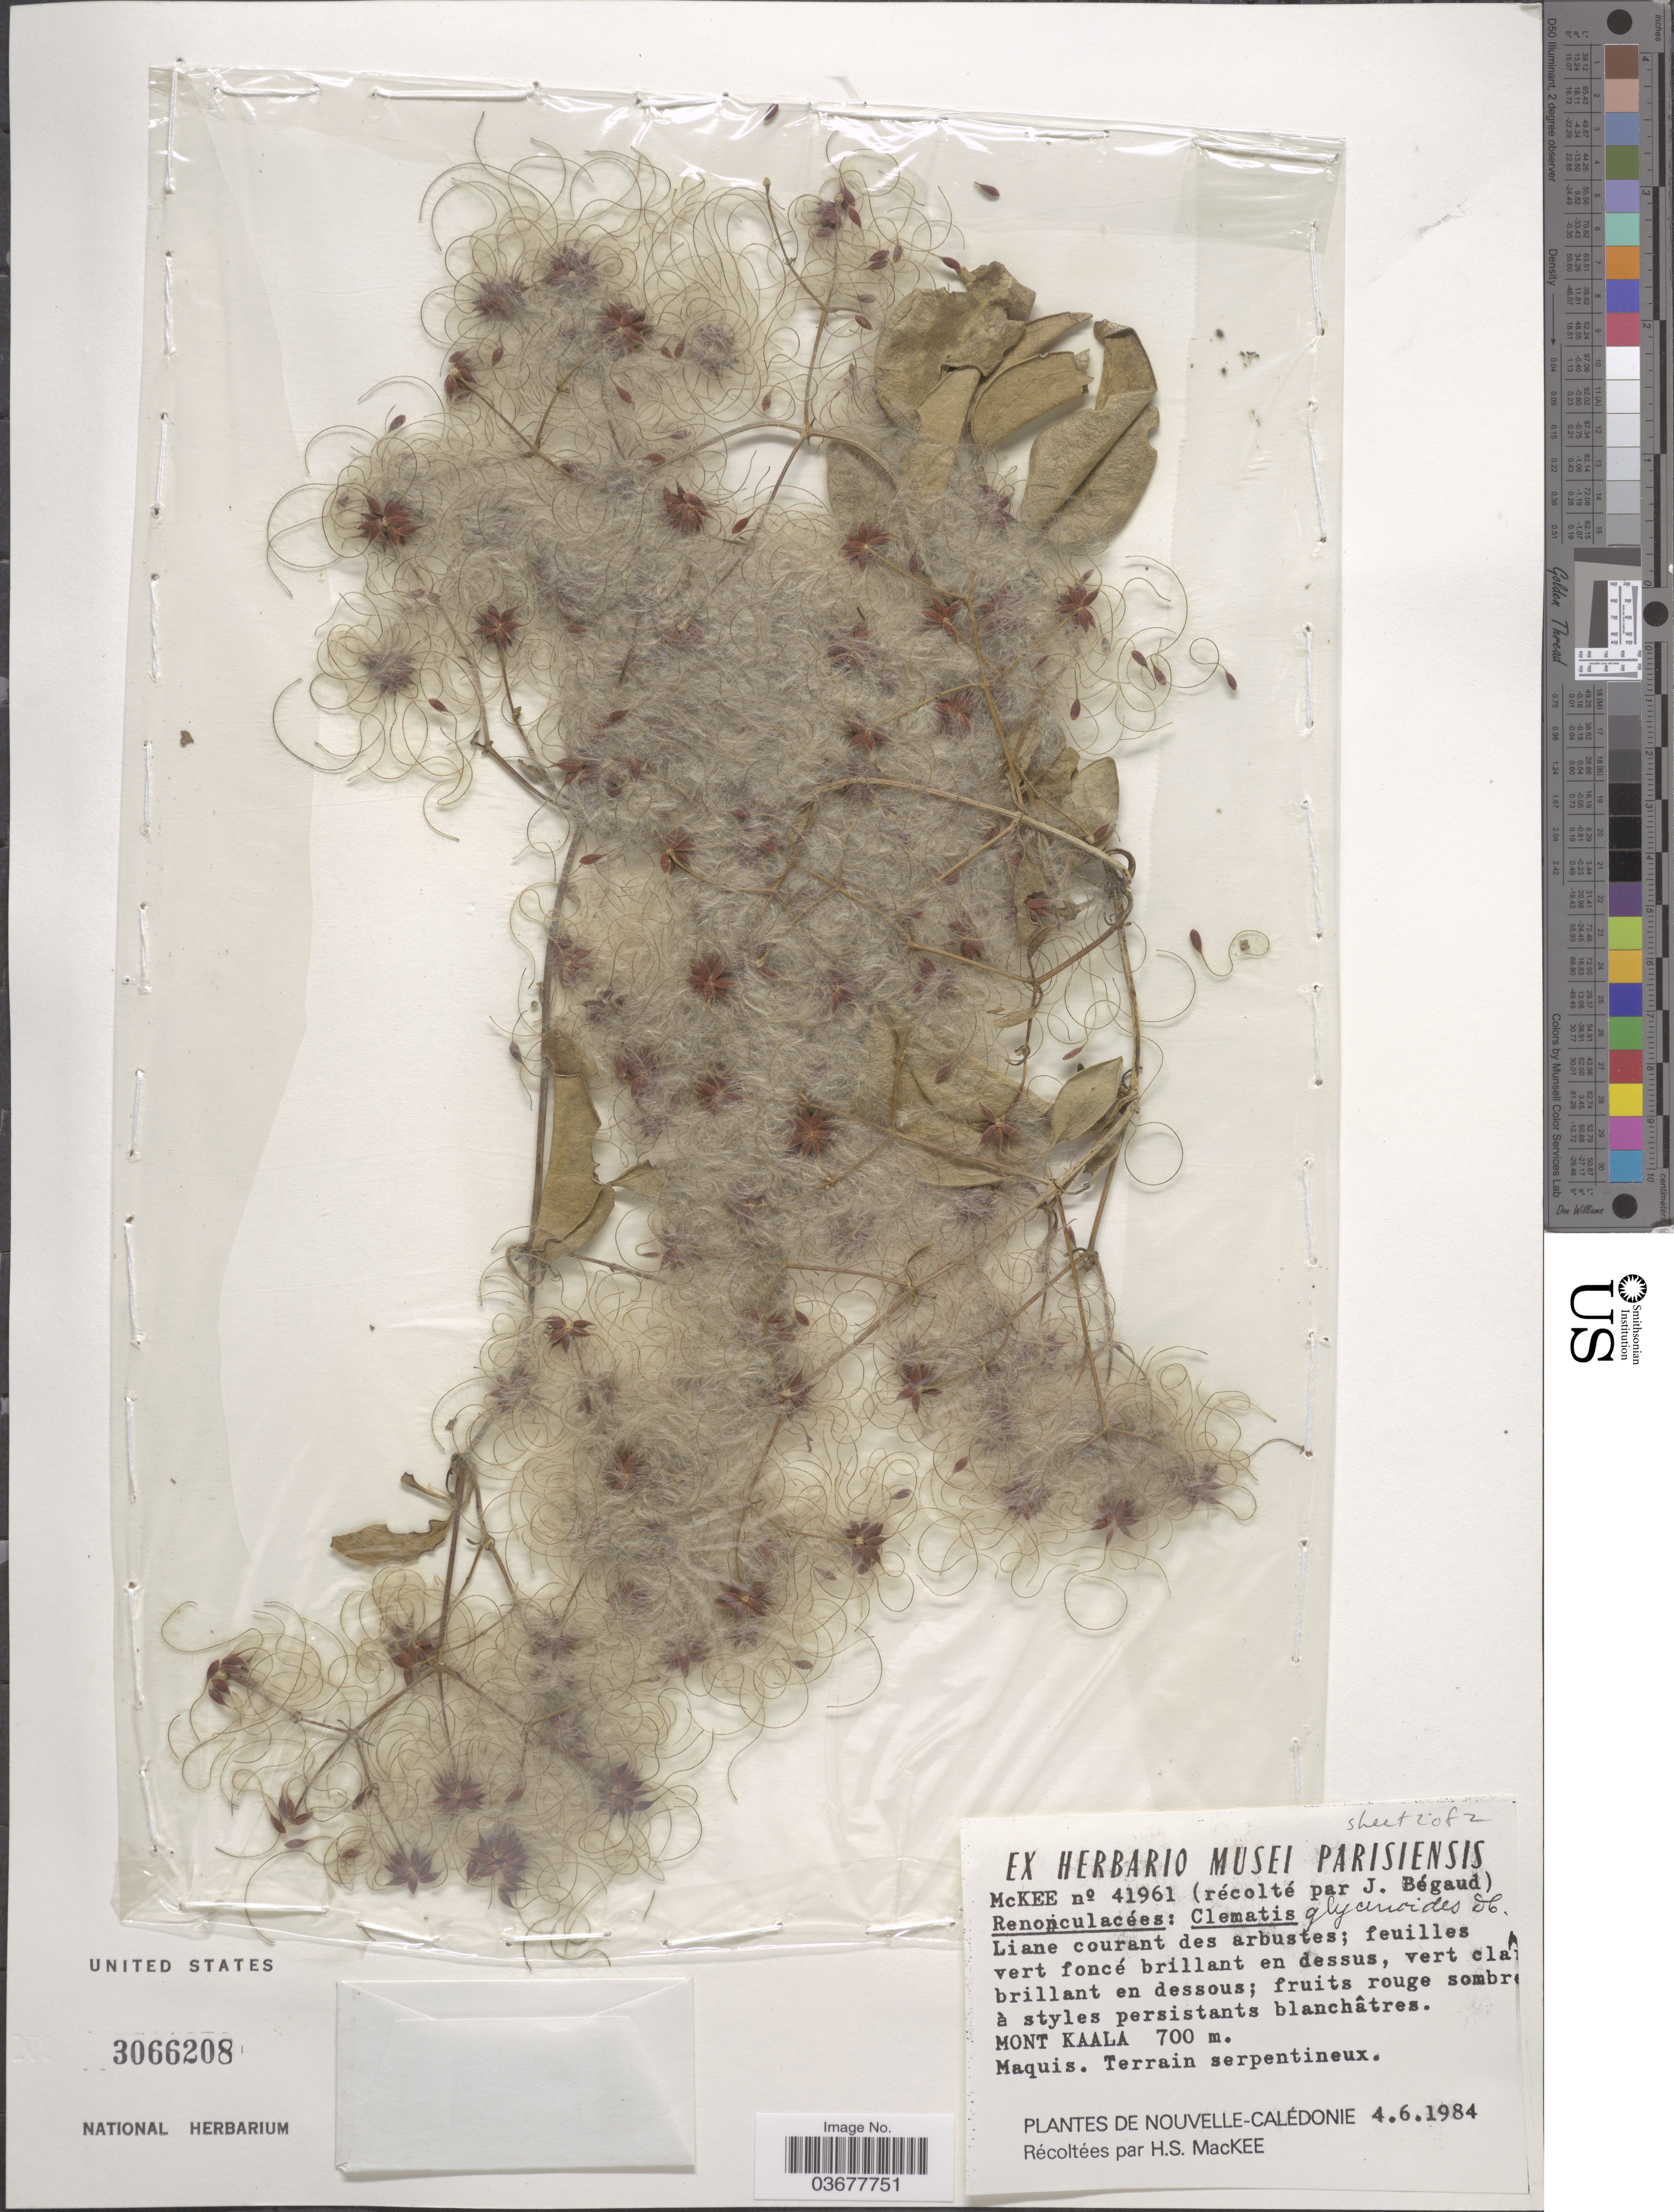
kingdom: Plantae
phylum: Tracheophyta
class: Magnoliopsida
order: Ranunculales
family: Ranunculaceae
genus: Clematis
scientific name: Clematis novocaledoniaensis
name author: W.T. Wang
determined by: Wang, W. T.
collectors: H. S. McKee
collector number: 41961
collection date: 1984-06-04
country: New Caledonia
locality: Nouvelle-Calédonie. Mont Kaala. Maquis.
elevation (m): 700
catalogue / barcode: US 3066208